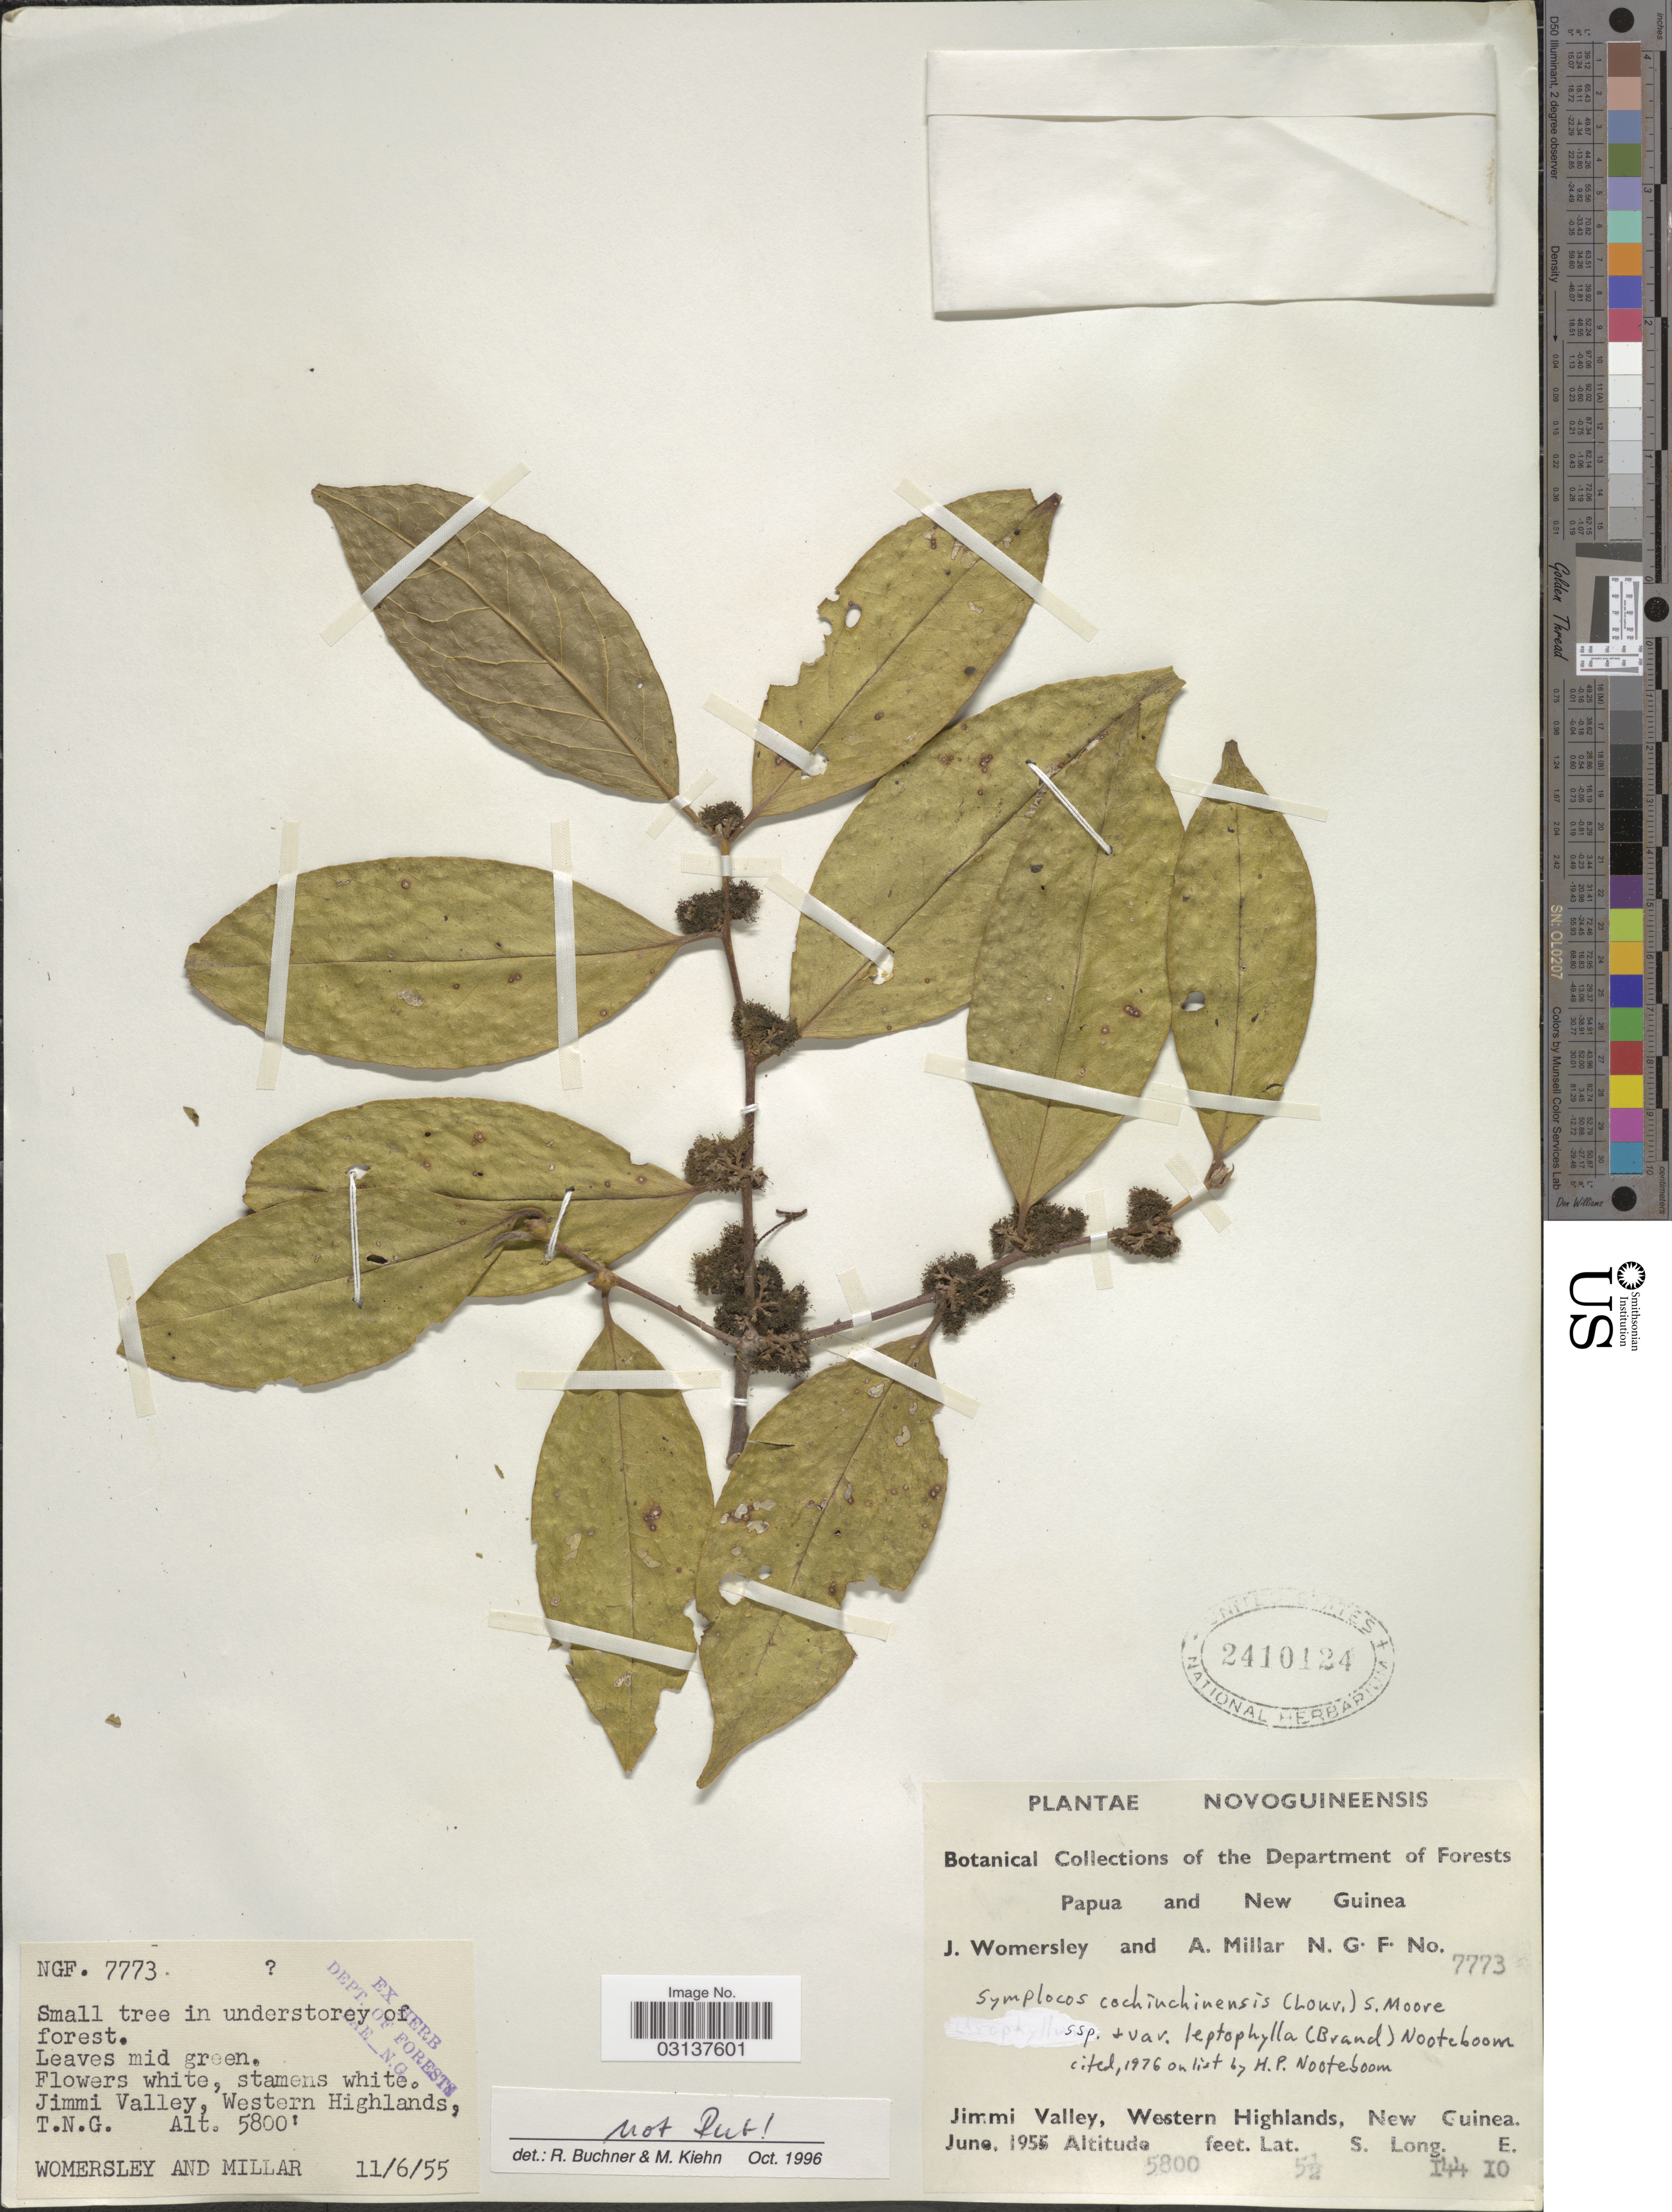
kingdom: Plantae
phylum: Tracheophyta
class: Magnoliopsida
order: Ericales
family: Symplocaceae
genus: Symplocos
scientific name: Symplocos cochinchinensis var. leptophylla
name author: (Brand) Noot.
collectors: J. S. Womersley & A. Millar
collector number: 7773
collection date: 1955-06-11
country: Papua New Guinea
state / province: Western Highlands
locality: Jimmi Valley, Western Highlands, New Guinea.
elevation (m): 1768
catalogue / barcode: US 2410124